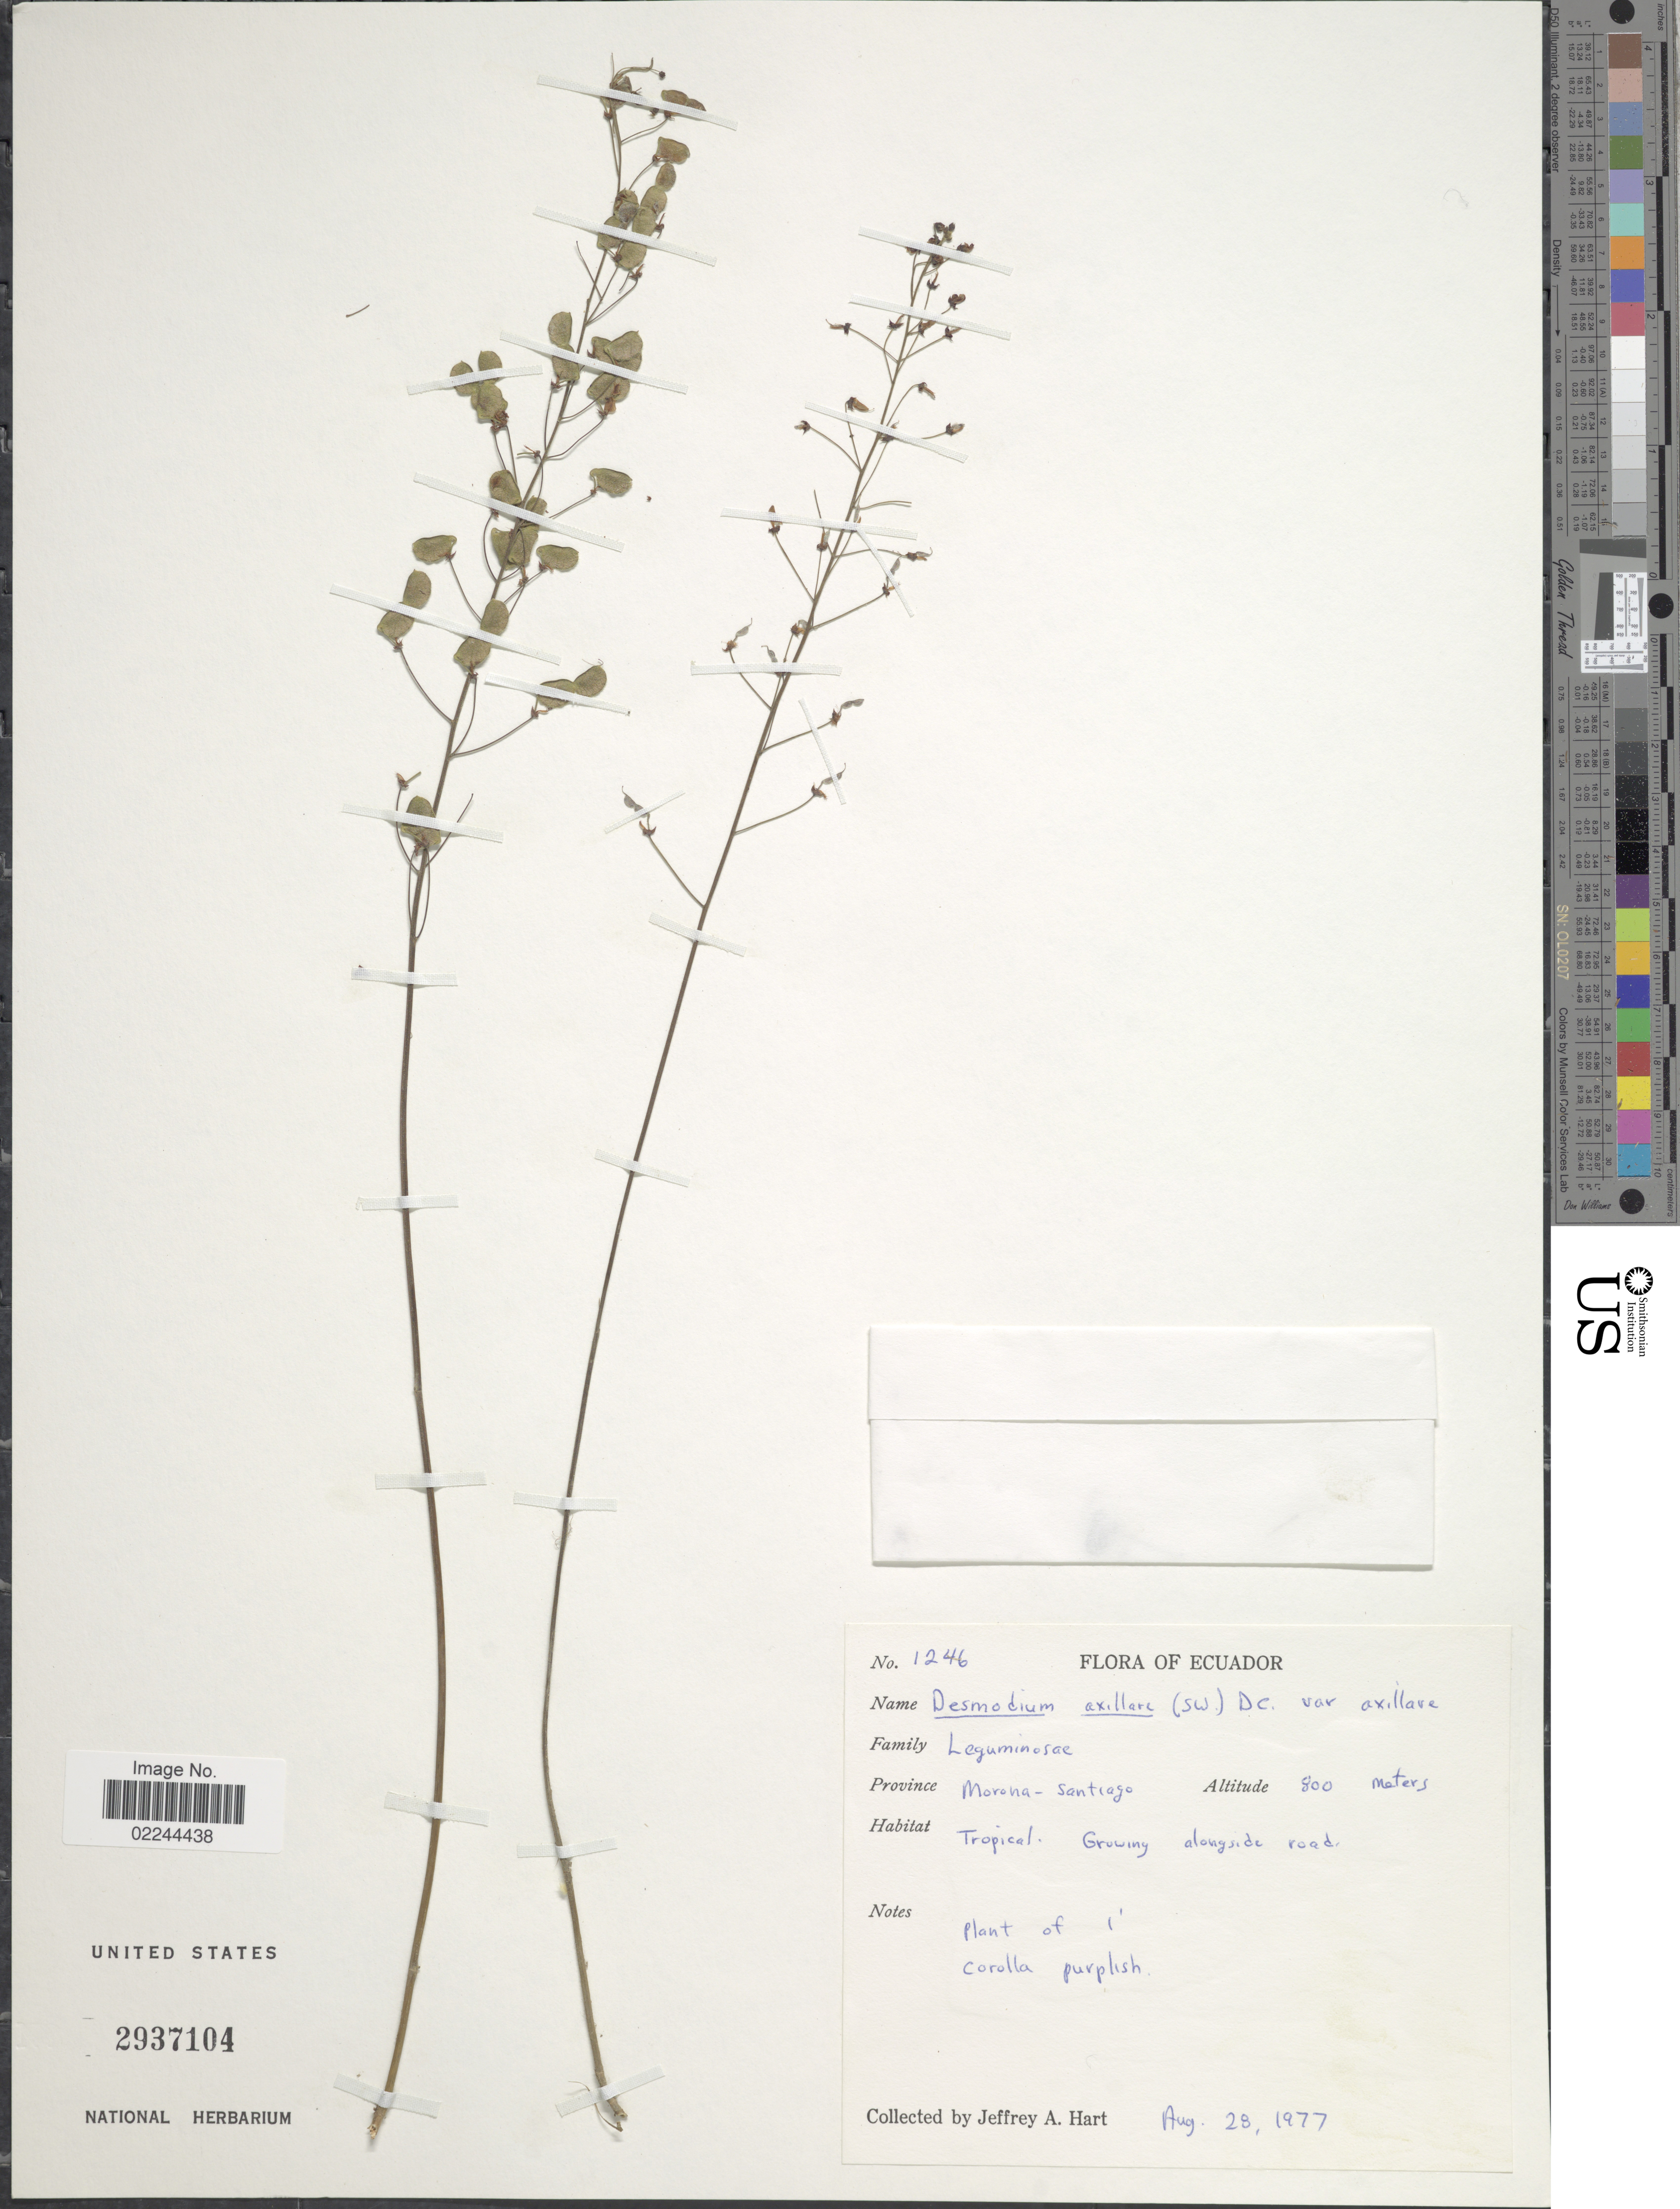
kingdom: Plantae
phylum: Tracheophyta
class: Magnoliopsida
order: Fabales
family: Fabaceae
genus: Desmodium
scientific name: Desmodium axillare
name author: (Sw.) DC.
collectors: J. A. Hart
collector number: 1246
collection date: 1977-08-28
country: Ecuador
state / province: Morona-Santiago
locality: Province Morona-Santiago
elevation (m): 800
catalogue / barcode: US 2937104